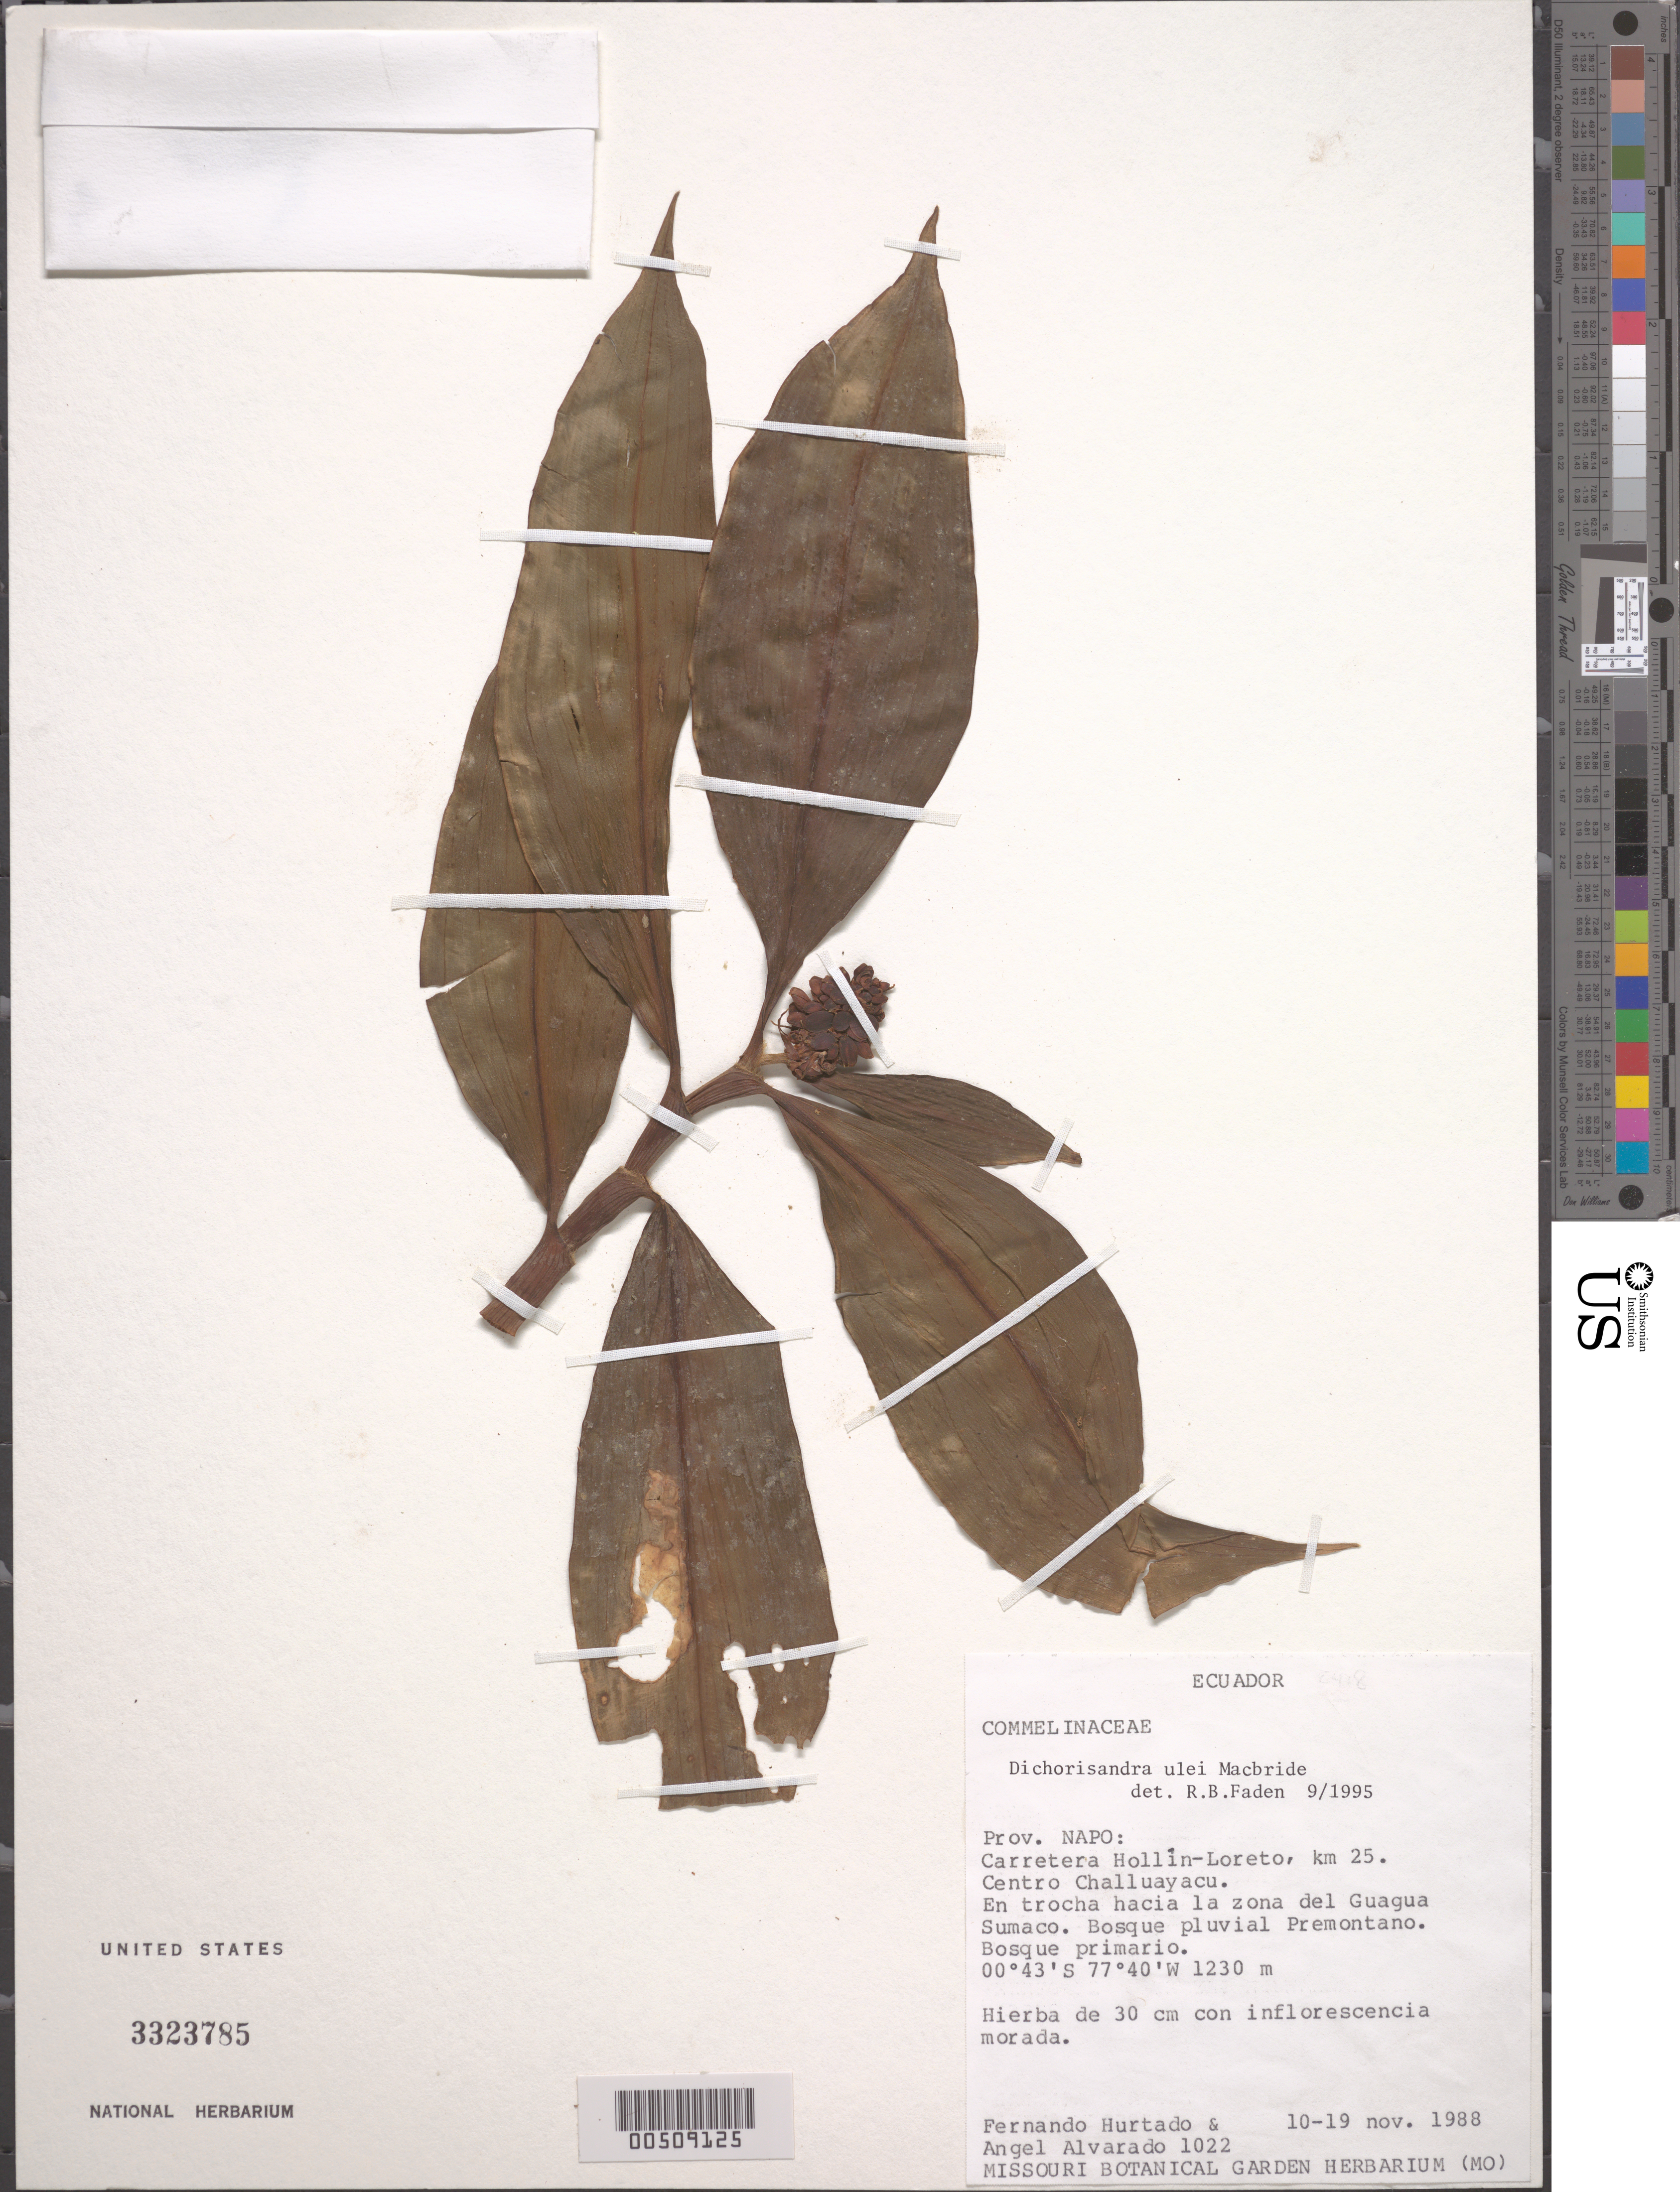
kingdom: Plantae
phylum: Tracheophyta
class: Liliopsida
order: Commelinales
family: Commelinaceae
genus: Dichorisandra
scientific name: Dichorisandra ulei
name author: J.F. Macbr.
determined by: Faden, Robert B., (US), Smithsonian Institution - National Museum of Natural History (UNITED STATES)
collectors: F. Hurtado & A. Alvarado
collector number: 1022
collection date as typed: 10 Nov 1988 to 19 Nov 1988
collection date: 1988-11-10/1988-11-19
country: Ecuador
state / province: Napo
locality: Centro challuayacu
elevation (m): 1230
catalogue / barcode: US 3323785